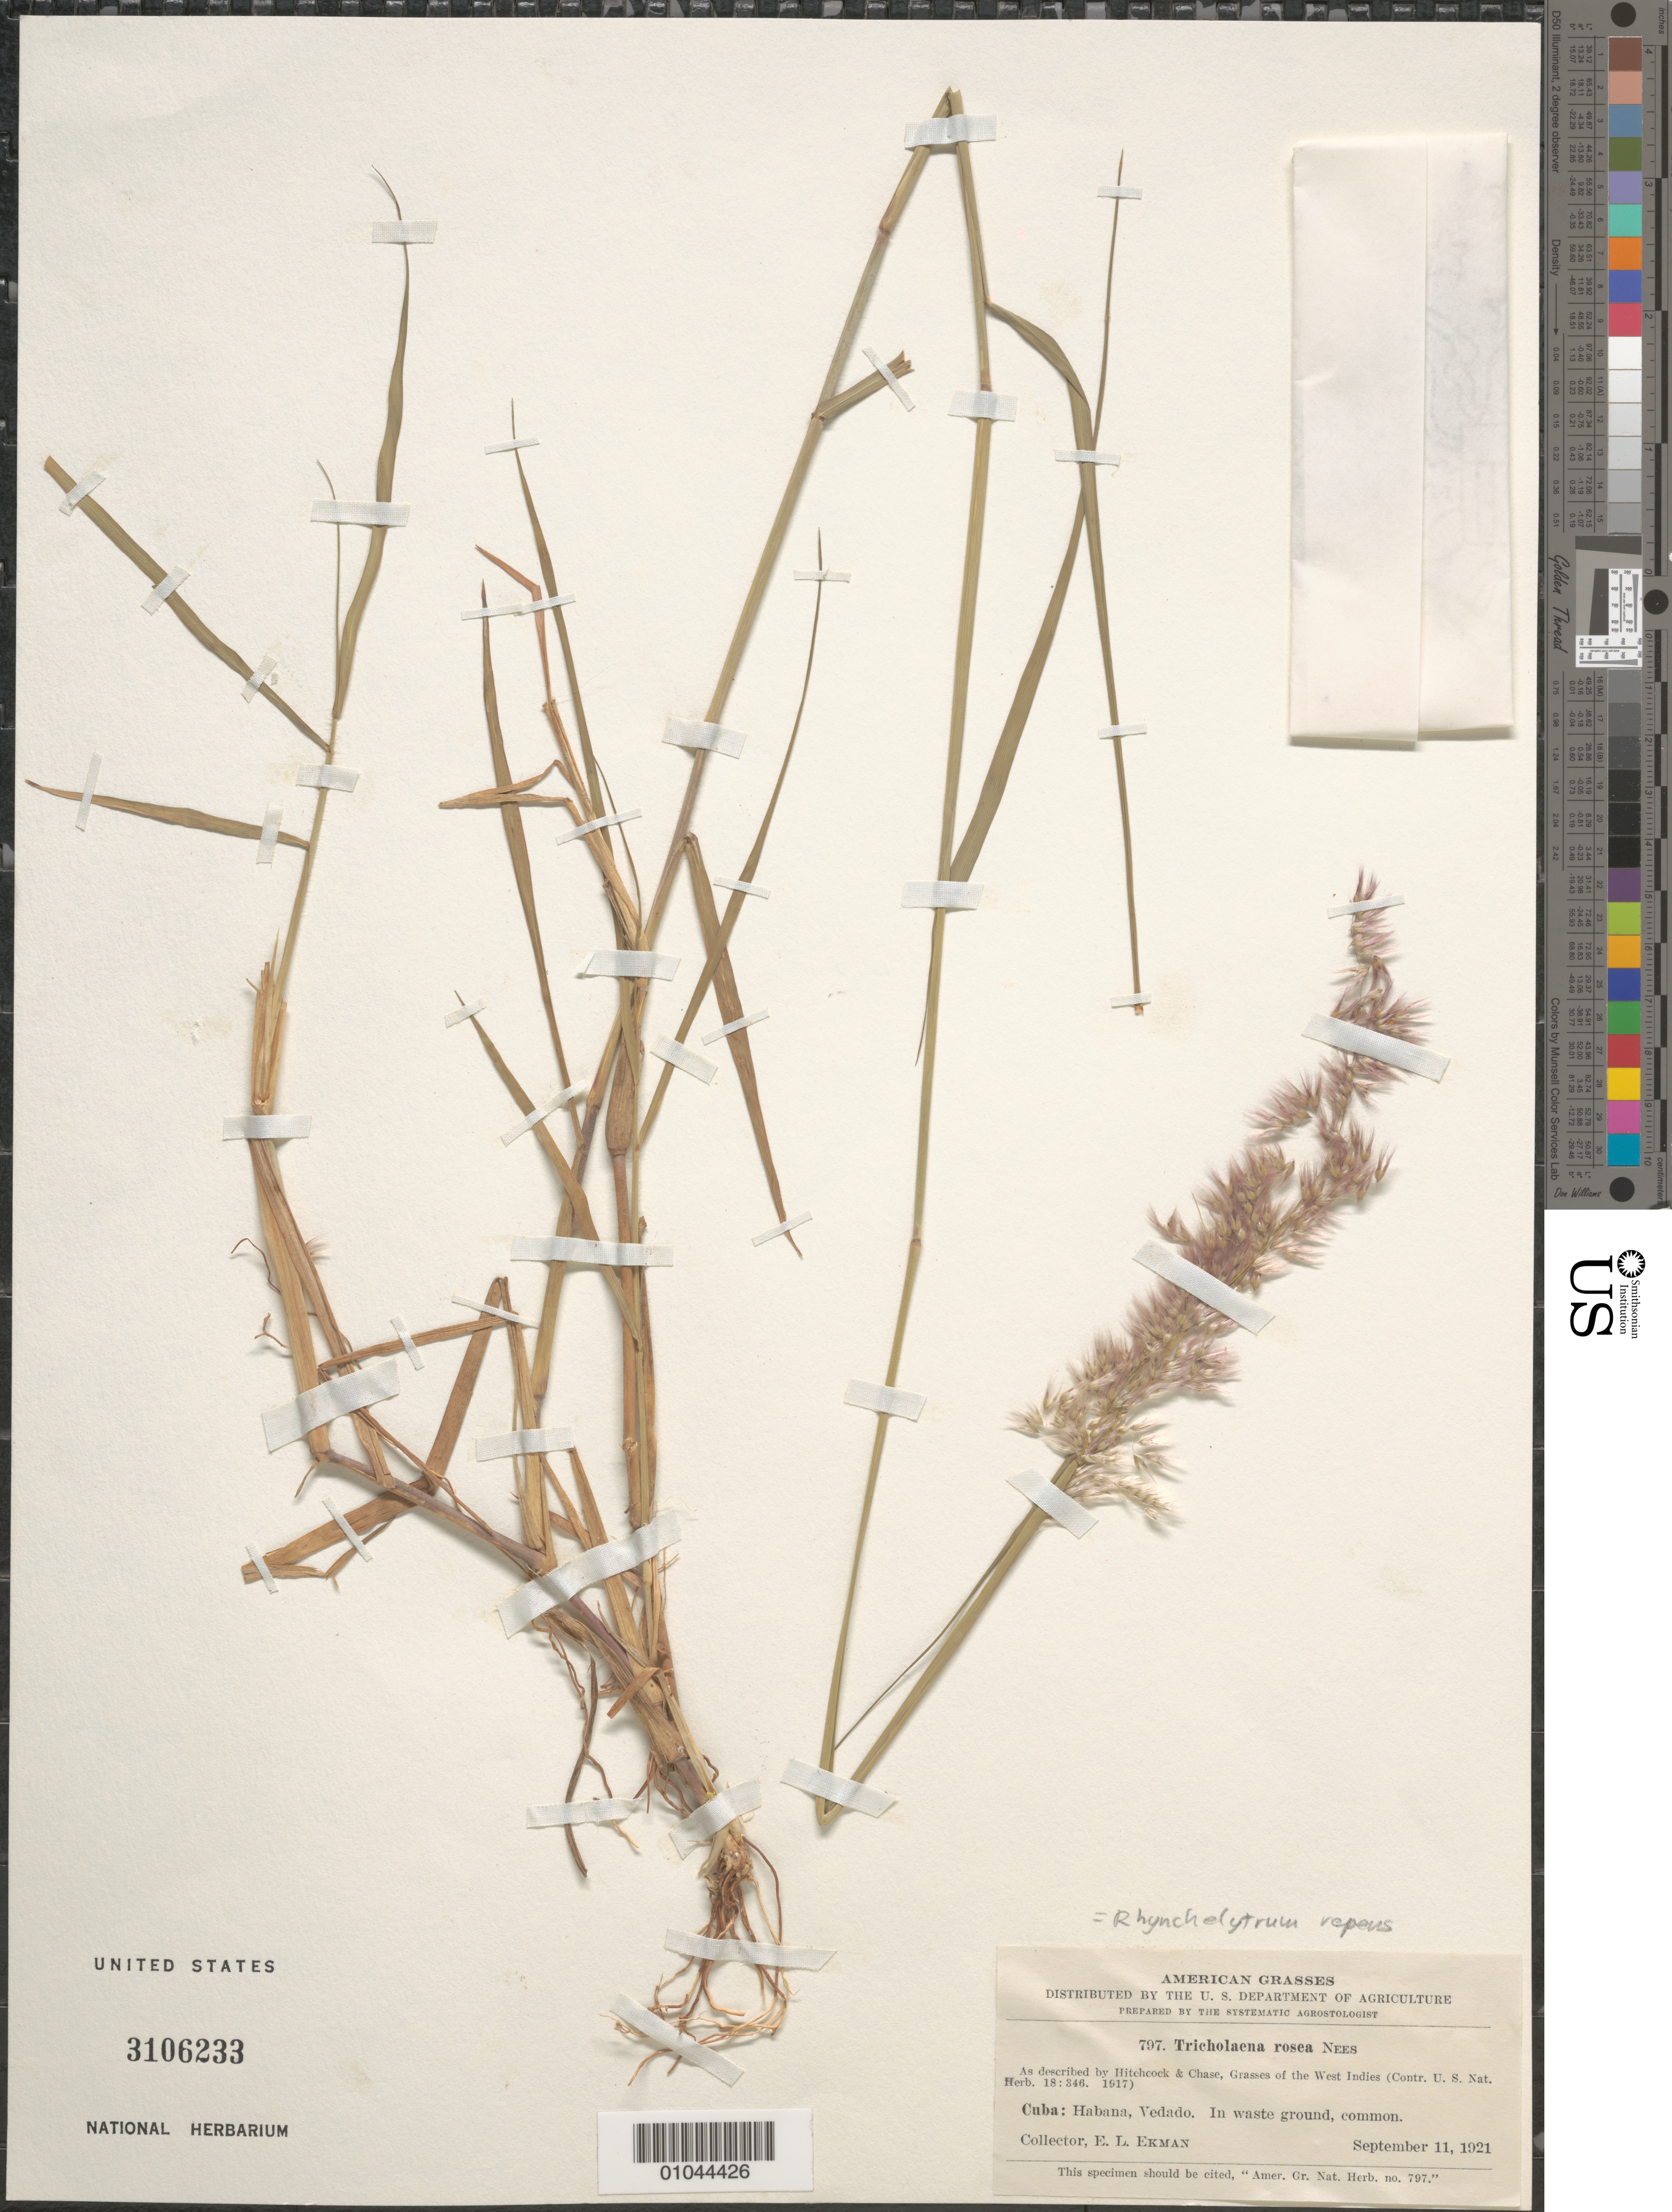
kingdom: Plantae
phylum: Tracheophyta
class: Liliopsida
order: Poales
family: Poaceae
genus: Rhynchelytrum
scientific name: Rhynchelytrum repens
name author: (Willd.) C.E. Hubb.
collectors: E. L. Ekman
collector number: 797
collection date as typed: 11 Sep 1921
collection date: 1921-09-11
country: Cuba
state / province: La Habana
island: Cuba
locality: Habana, Vedado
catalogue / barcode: US 3106233